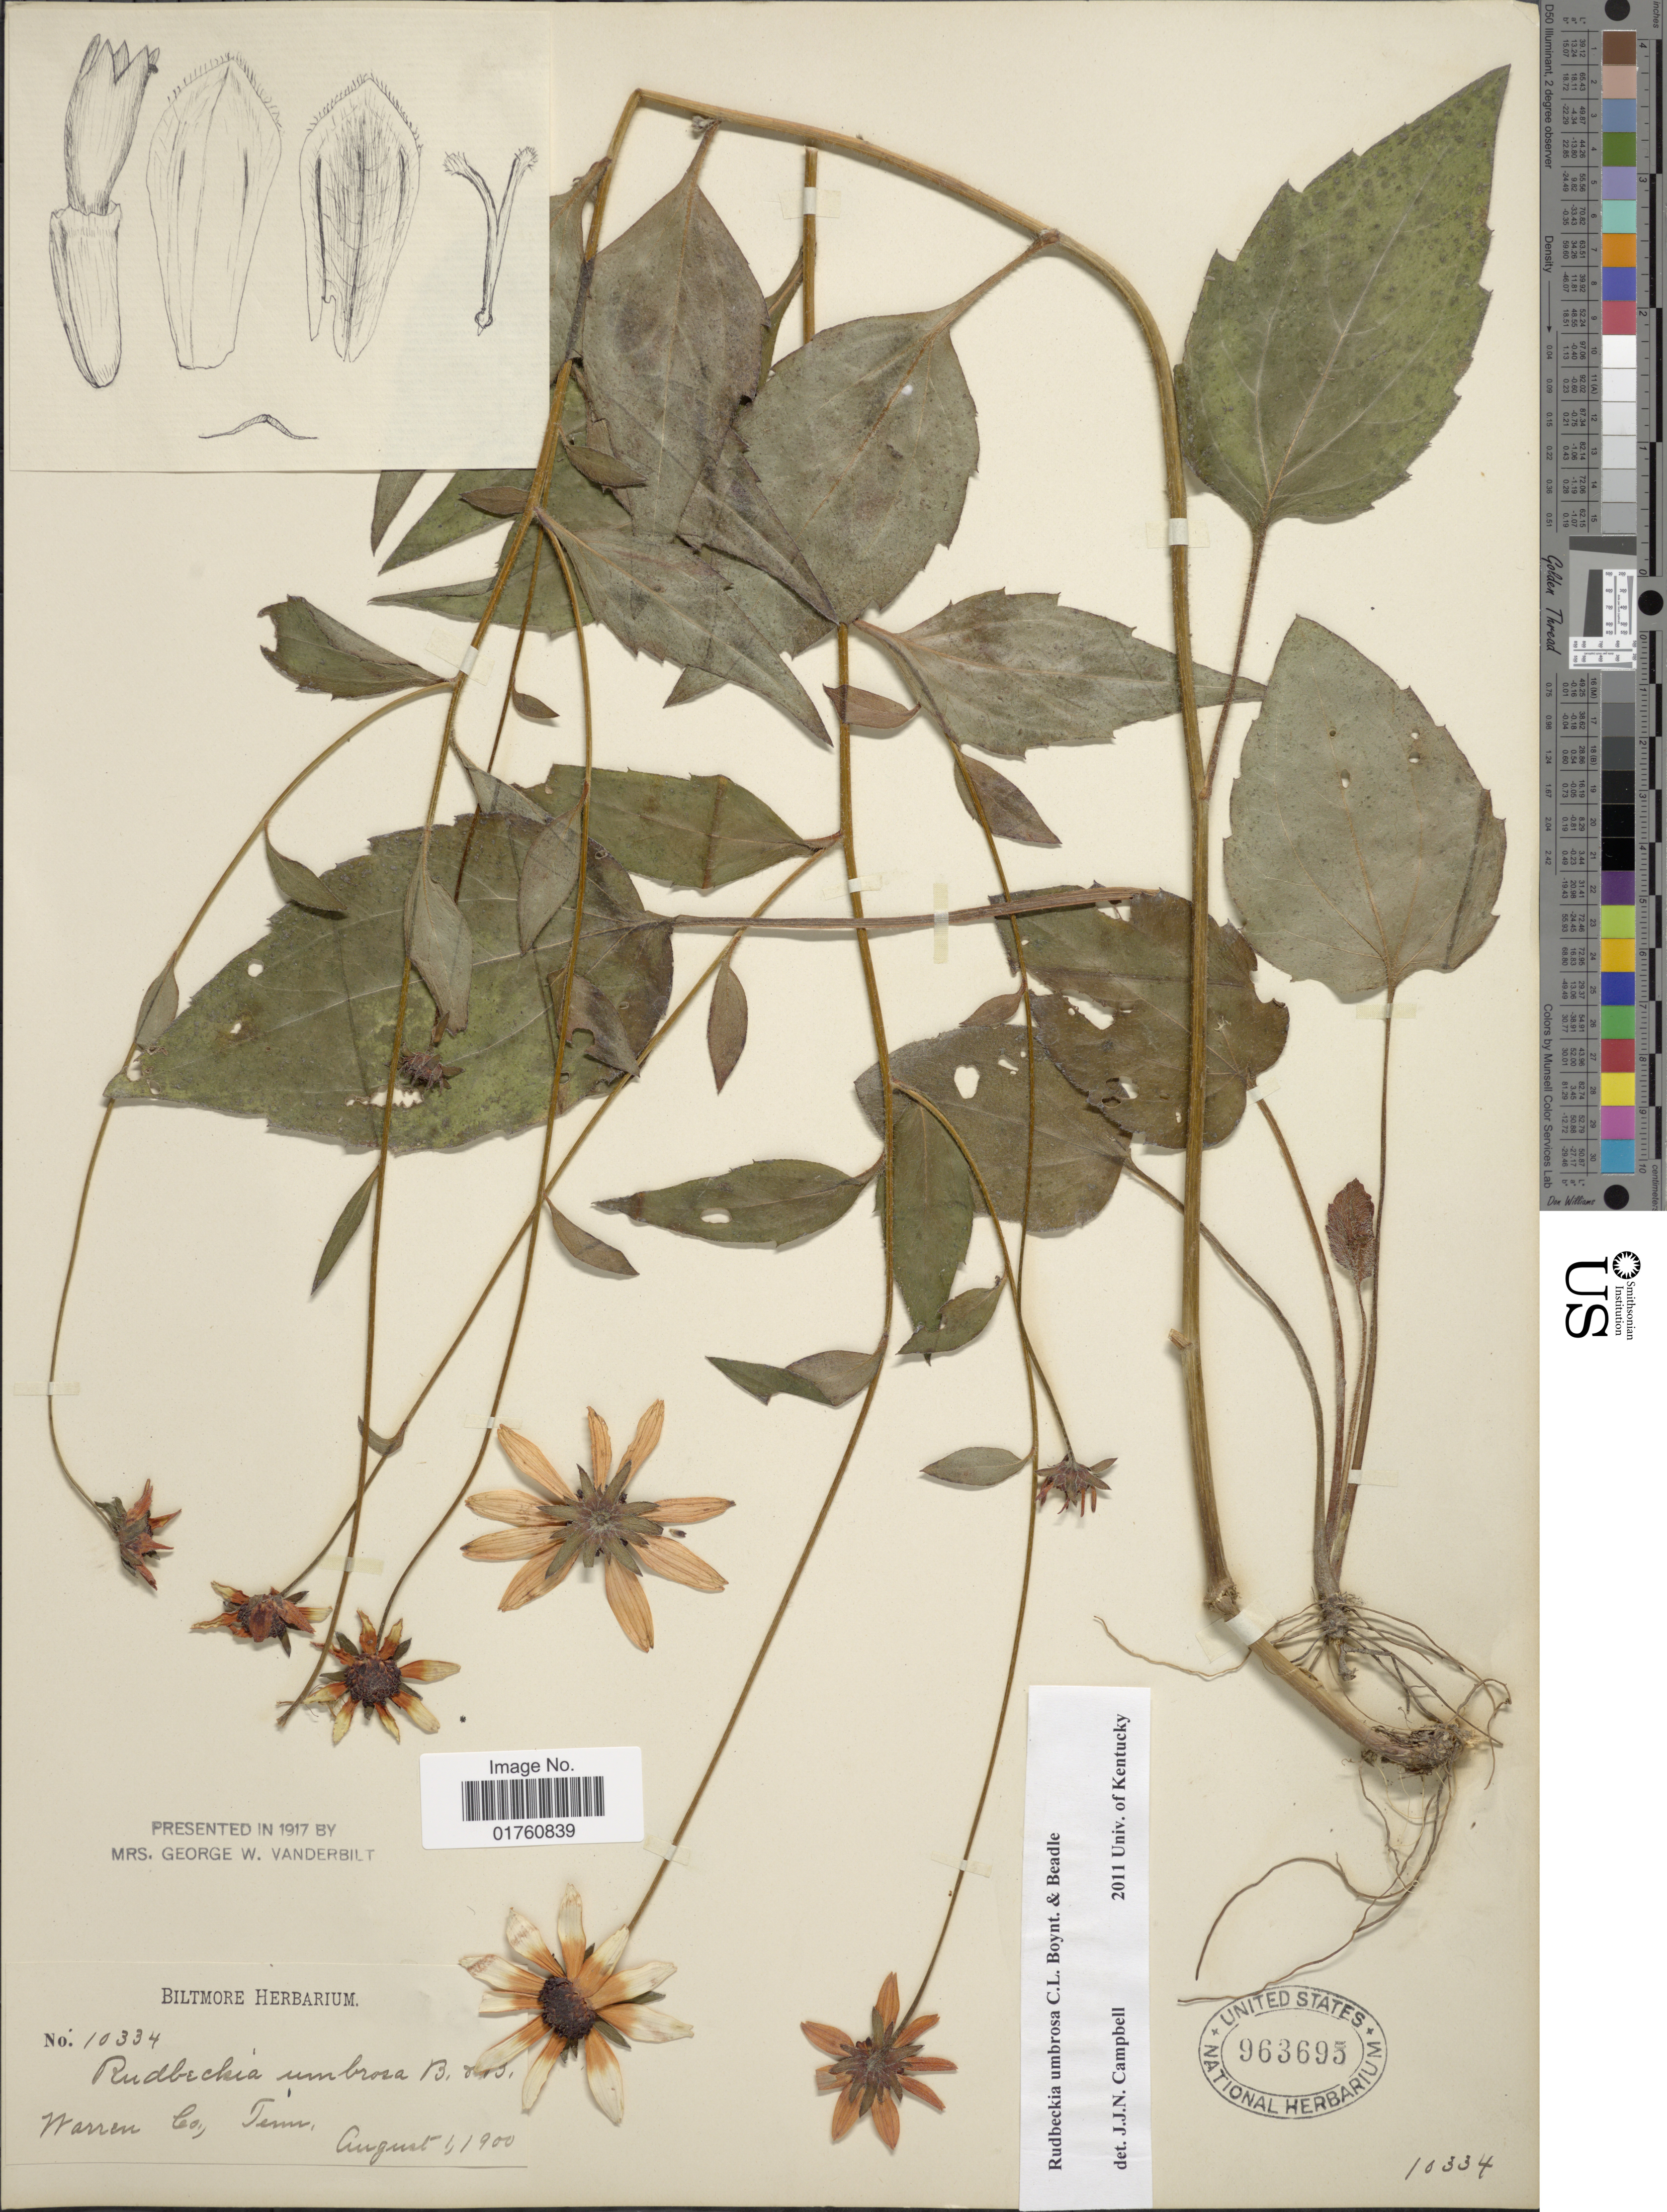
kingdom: Plantae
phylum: Tracheophyta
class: Magnoliopsida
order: Asterales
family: Asteraceae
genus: Rudbeckia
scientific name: Rudbeckia fulgida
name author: Aiton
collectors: ex herb. Biltmore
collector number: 10334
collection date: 1900-08-01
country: United States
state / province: Tennessee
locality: Warren Co., Tenn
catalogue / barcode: US 963695